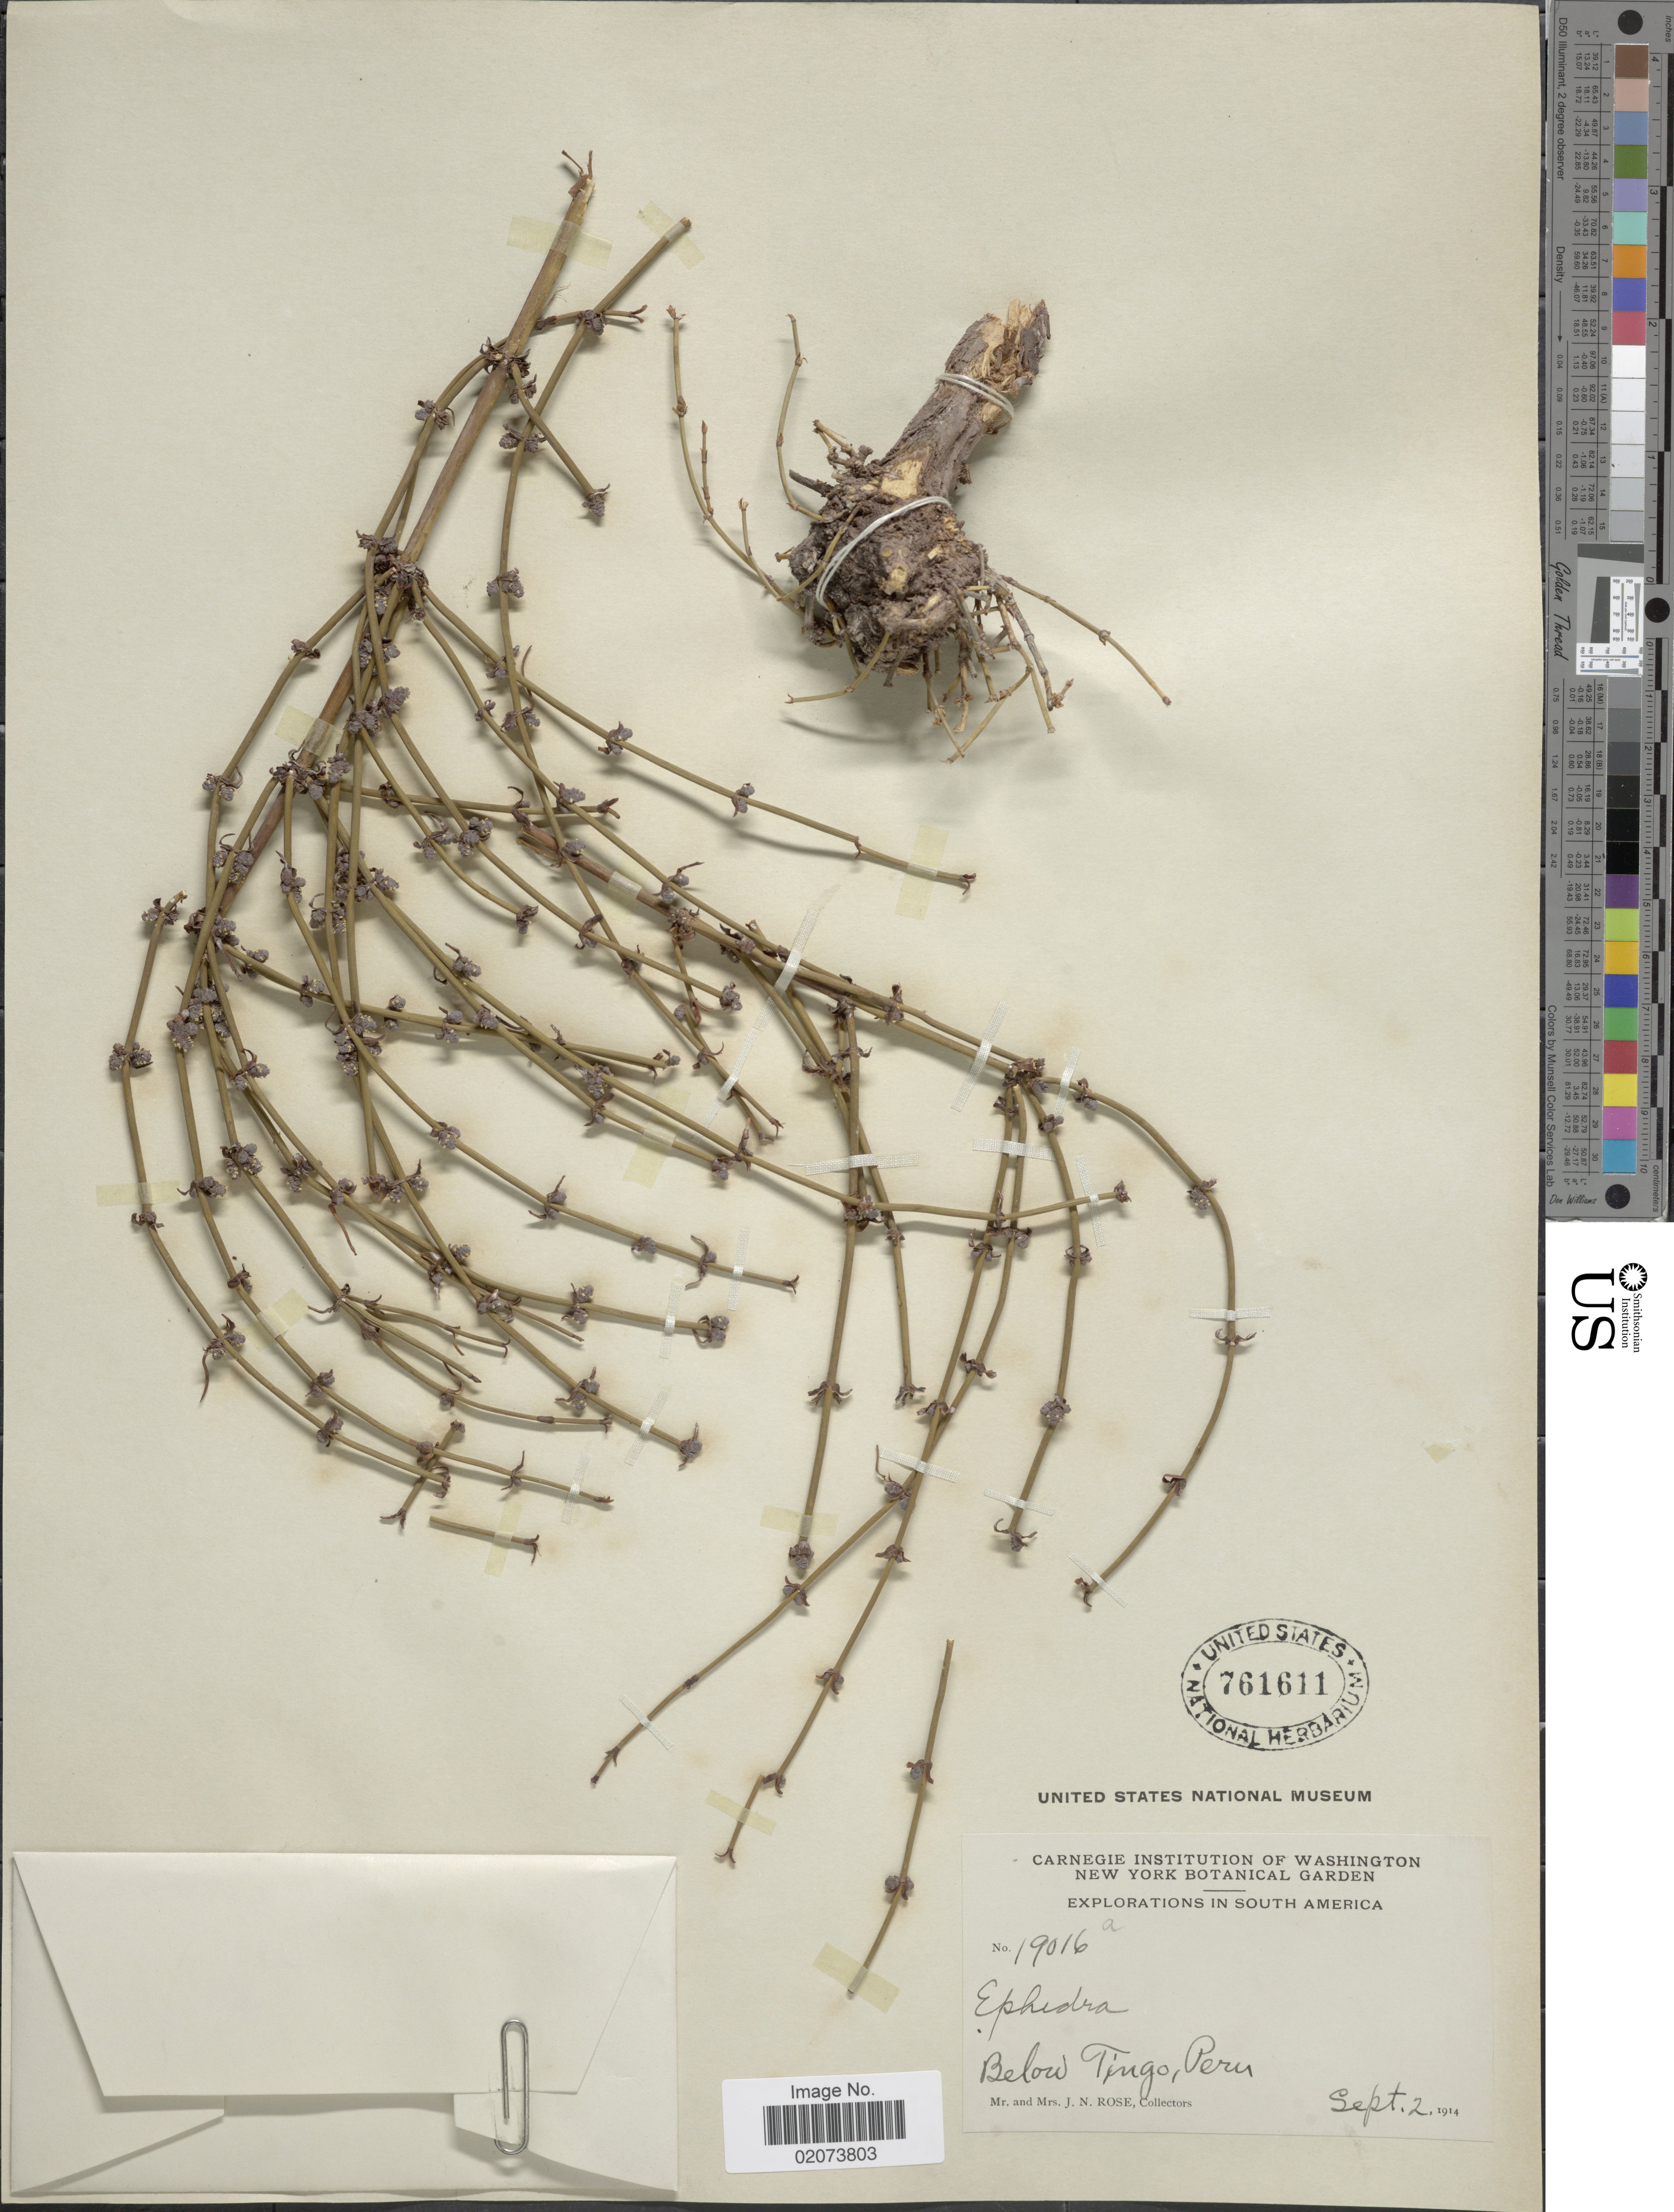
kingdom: Plantae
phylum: Tracheophyta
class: Gnetopsida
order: Ephedrales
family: Ephedraceae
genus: Ephedra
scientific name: Ephedra americana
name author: Humb. & Bonpl. ex Willd.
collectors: J. N. Rose & L. B. Rose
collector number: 19016a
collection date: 1914-09-02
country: Peru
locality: Below Tingo, Peru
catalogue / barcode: US 761611